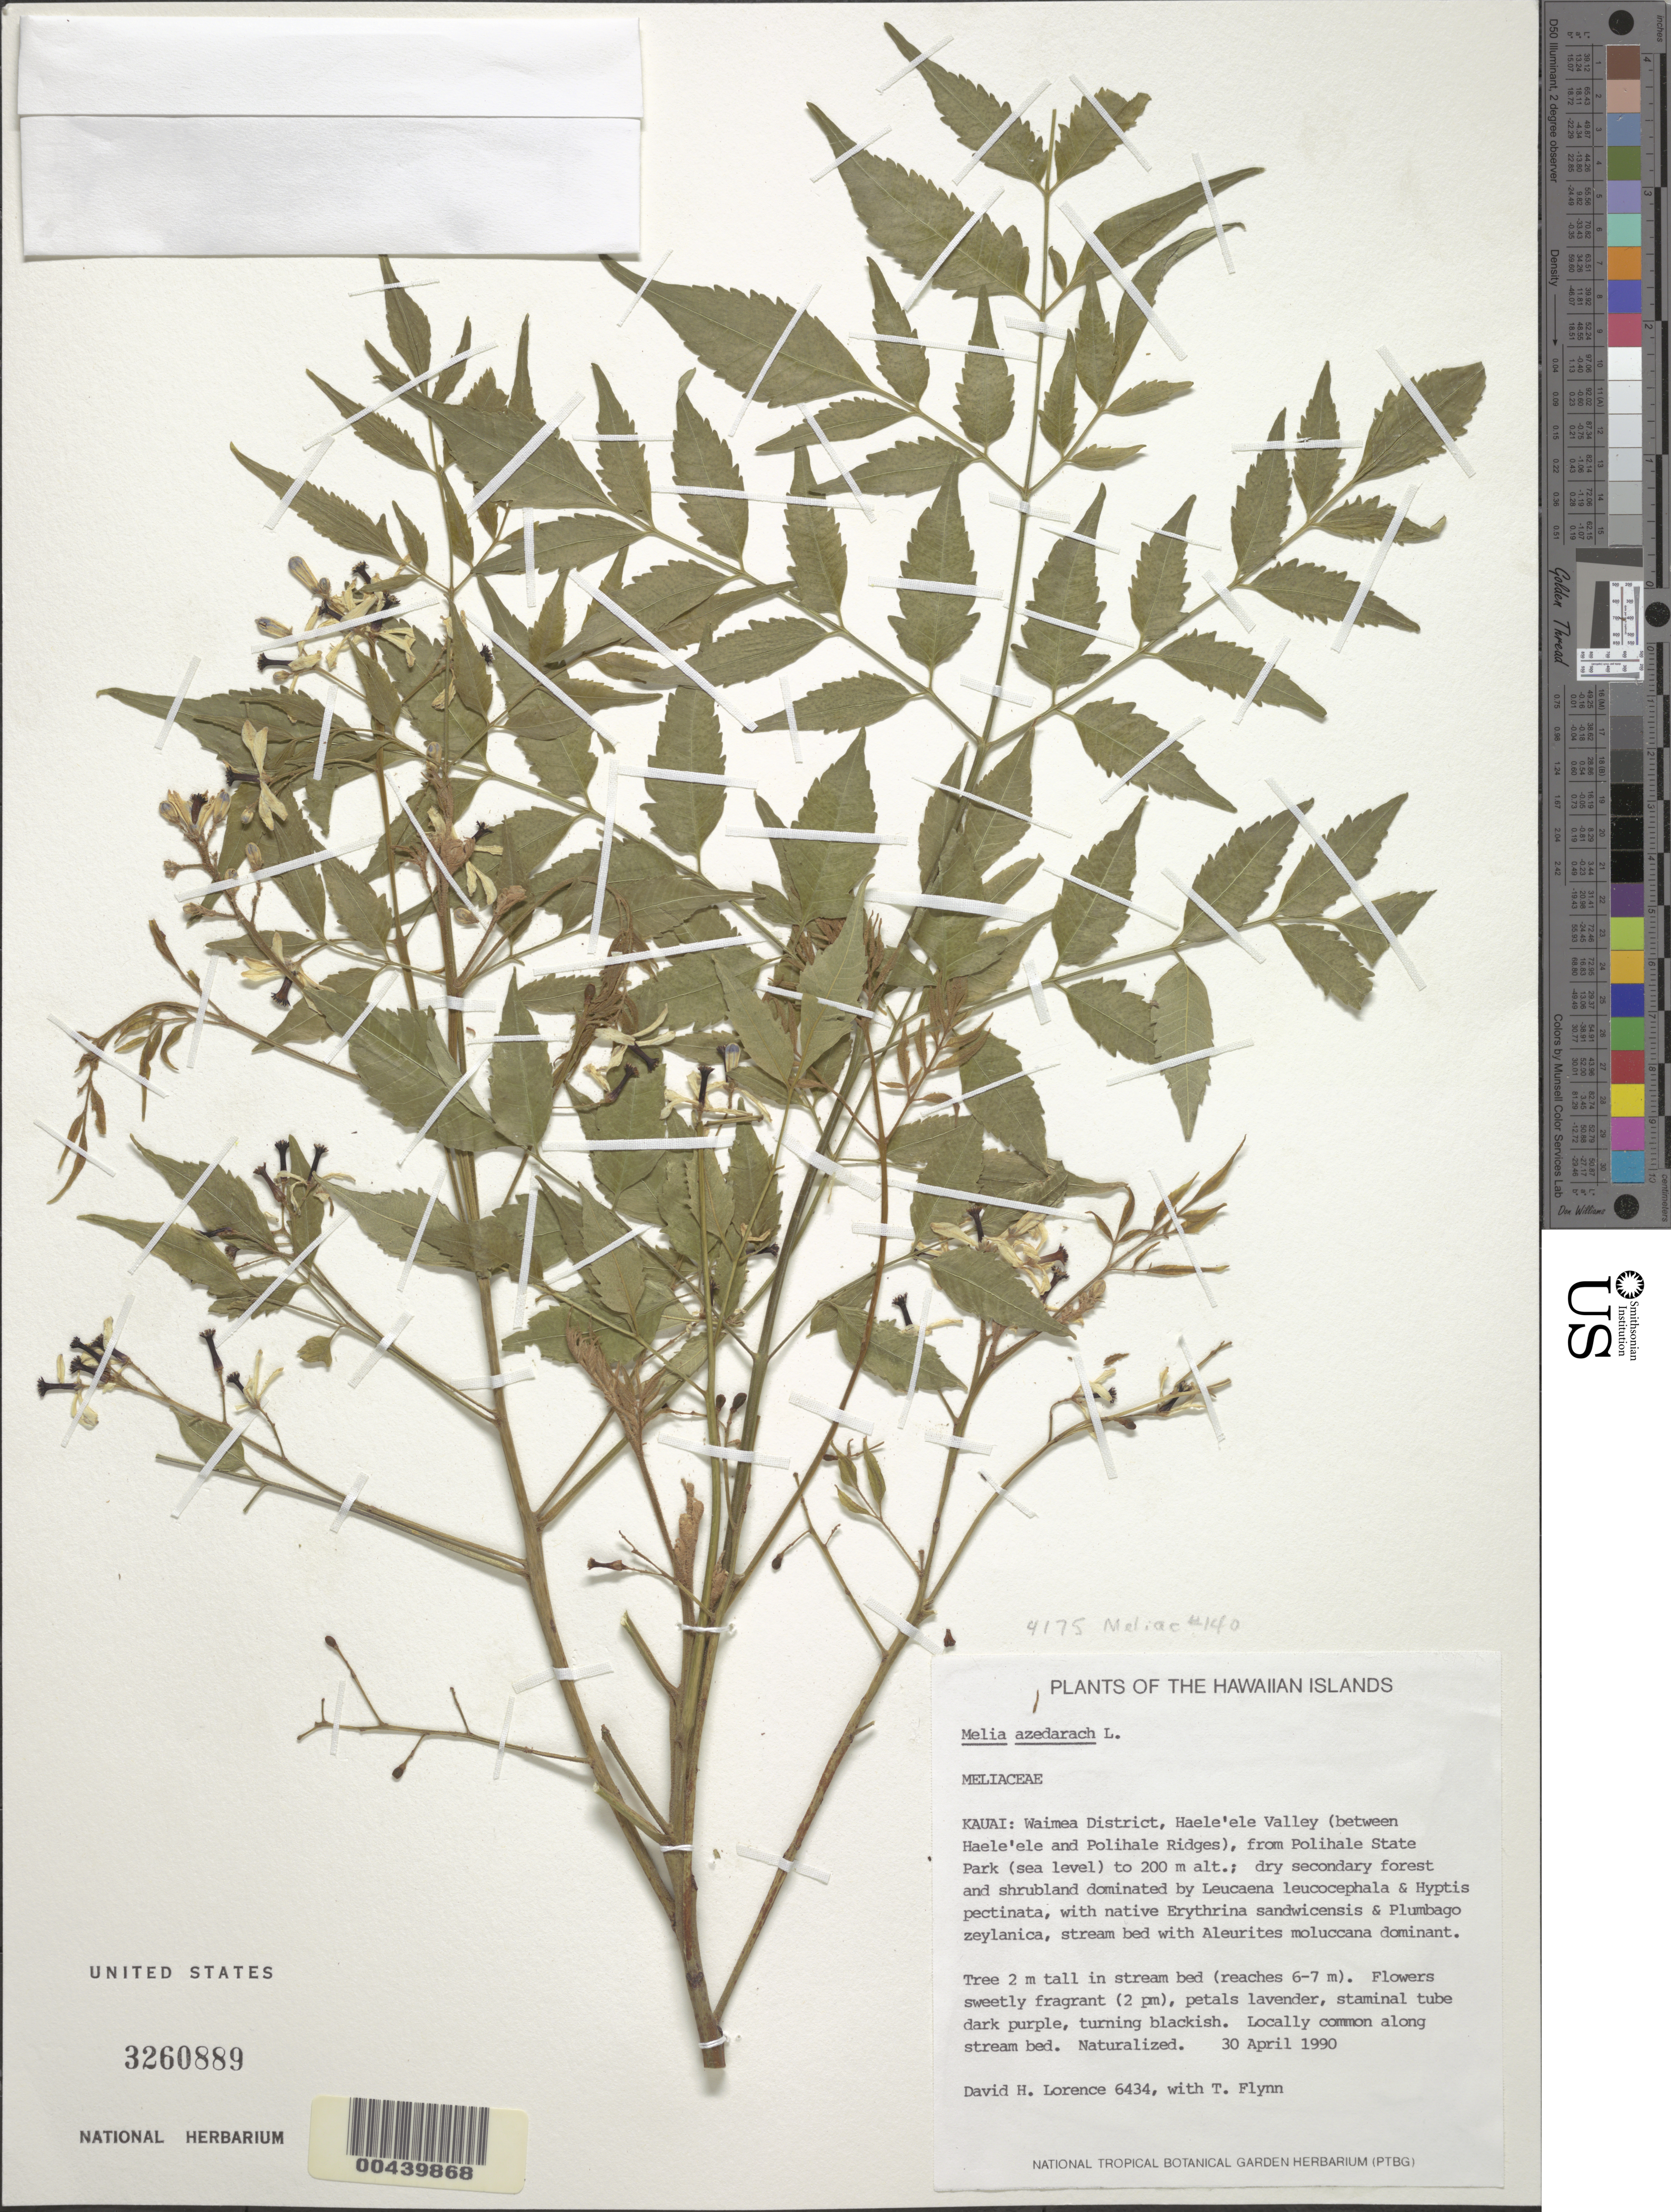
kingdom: Plantae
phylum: Tracheophyta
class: Magnoliopsida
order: Sapindales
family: Meliaceae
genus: Melia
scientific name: Melia azedarach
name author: L.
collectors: D. Lorence & T. W. Flynn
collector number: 6434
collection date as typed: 30 Apr 1990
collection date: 1990-04-30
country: United States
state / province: Hawaii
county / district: Kauai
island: Kaua'i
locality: Waimea District, Haele'ele Valley (between Haele'ele and Polihale Ridges), from Polihale State Park to 200 m altit. Naturalized.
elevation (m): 0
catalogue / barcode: US 3260889